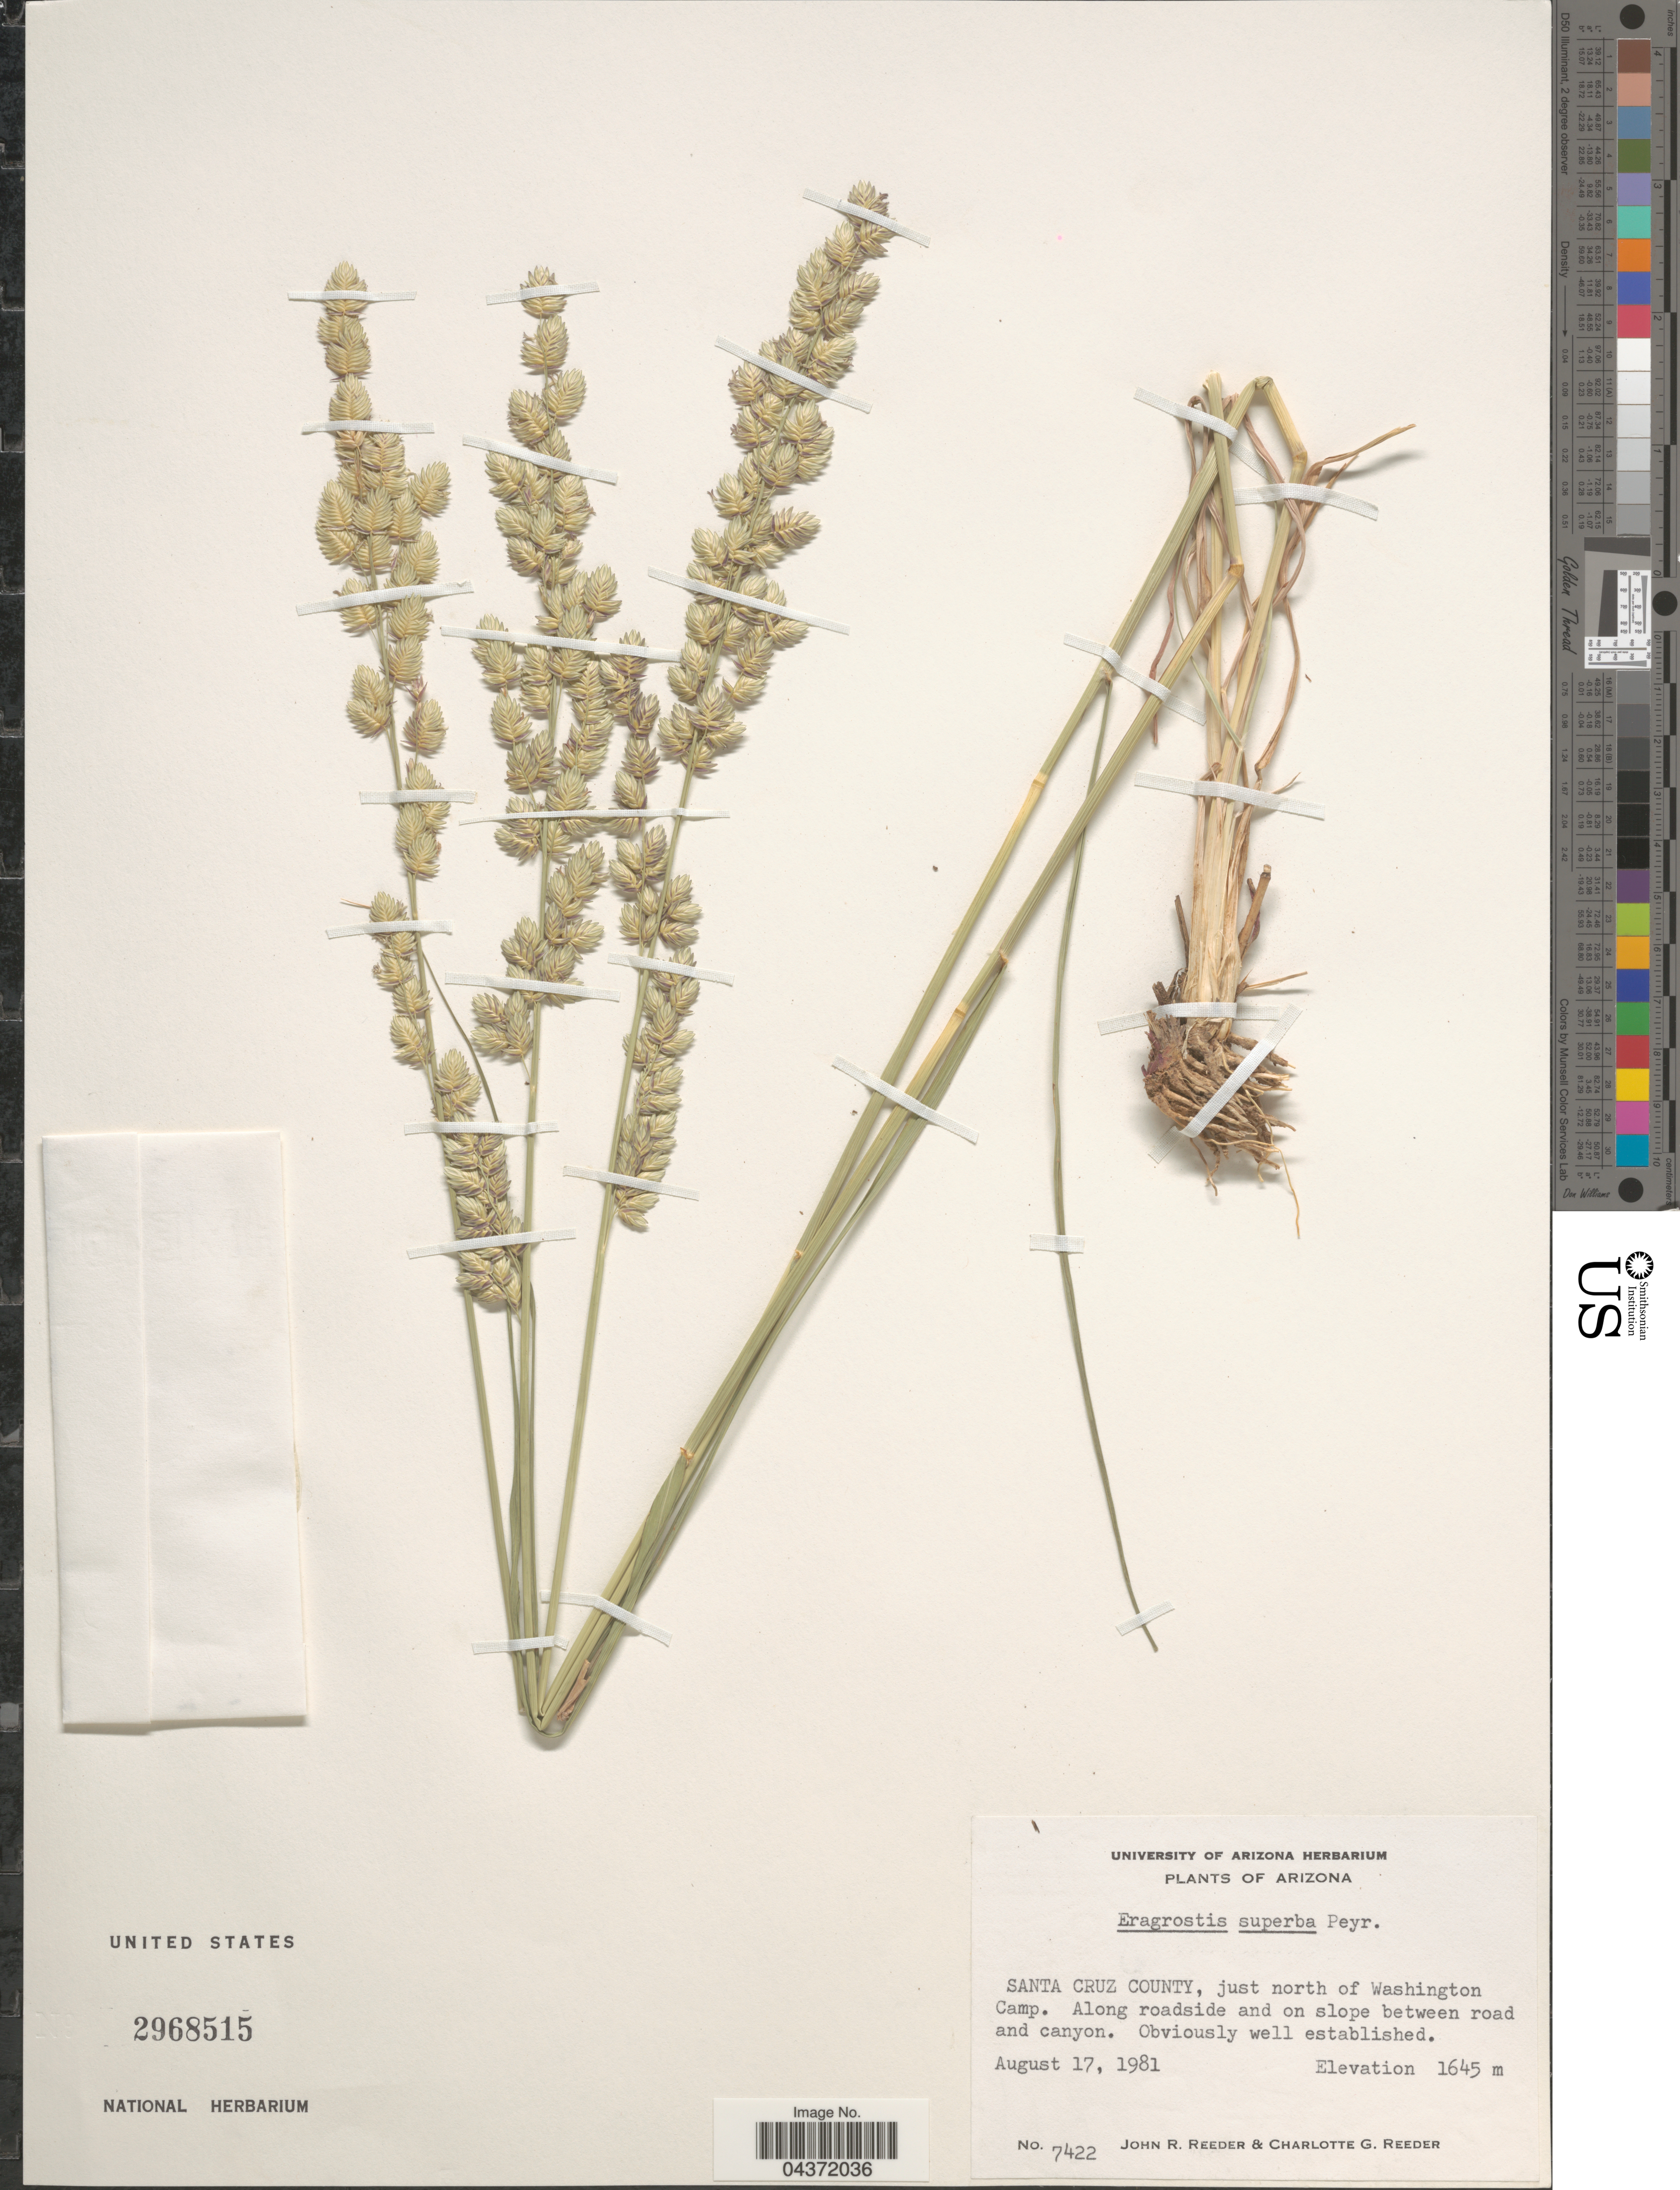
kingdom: Plantae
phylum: Tracheophyta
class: Liliopsida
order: Poales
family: Poaceae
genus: Eragrostis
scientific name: Eragrostis superba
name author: Peyr.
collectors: J. R. Reeder & C. G. Reeder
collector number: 7422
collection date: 1981-08-17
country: United States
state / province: Arizona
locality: Santa Cruz County, just north of Washington Camp. Along roadside and on slope between road and canyon.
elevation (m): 1645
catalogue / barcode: US 2968515